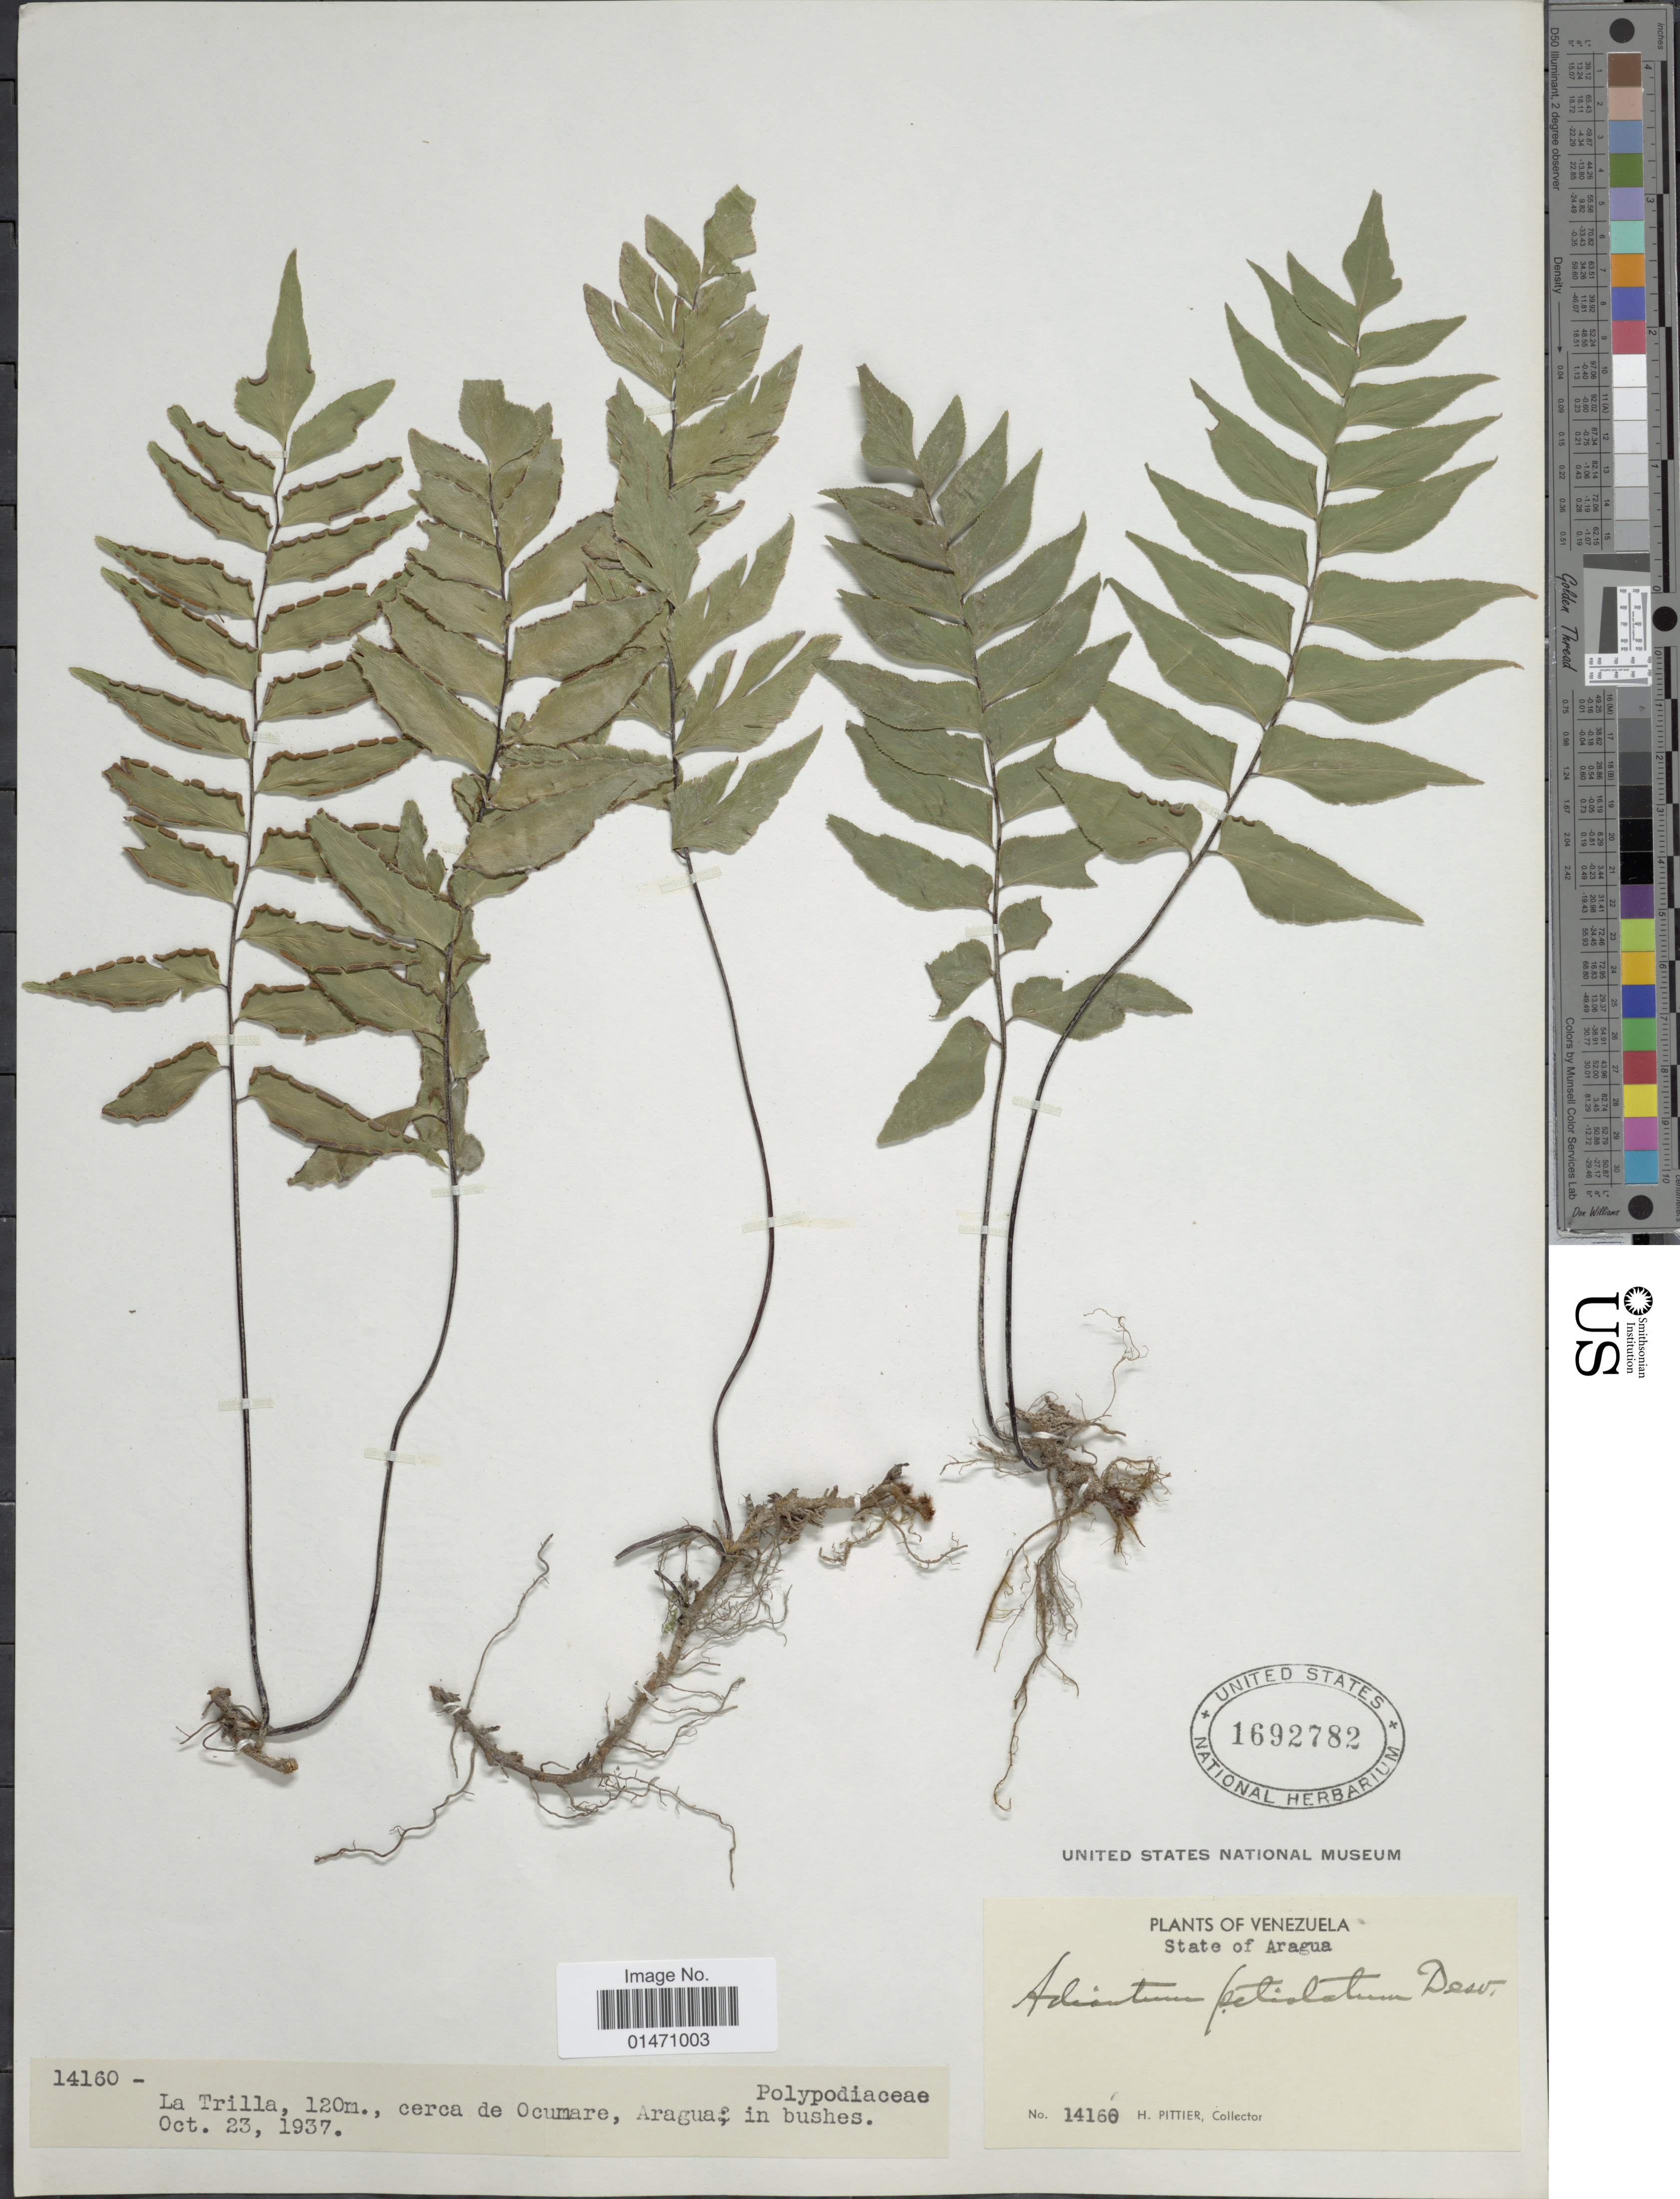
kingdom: Plantae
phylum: Tracheophyta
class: Polypodiopsida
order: Polypodiales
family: Pteridaceae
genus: Adiantum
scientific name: Adiantum petiolatum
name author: Desv.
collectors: H. F. Pittier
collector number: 14160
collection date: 1937-10-23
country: Venezuela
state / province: Aragua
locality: State of Aragua, La Trilla, cerca de Ocumare, Aragua in bushes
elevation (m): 120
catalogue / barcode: US 1692782